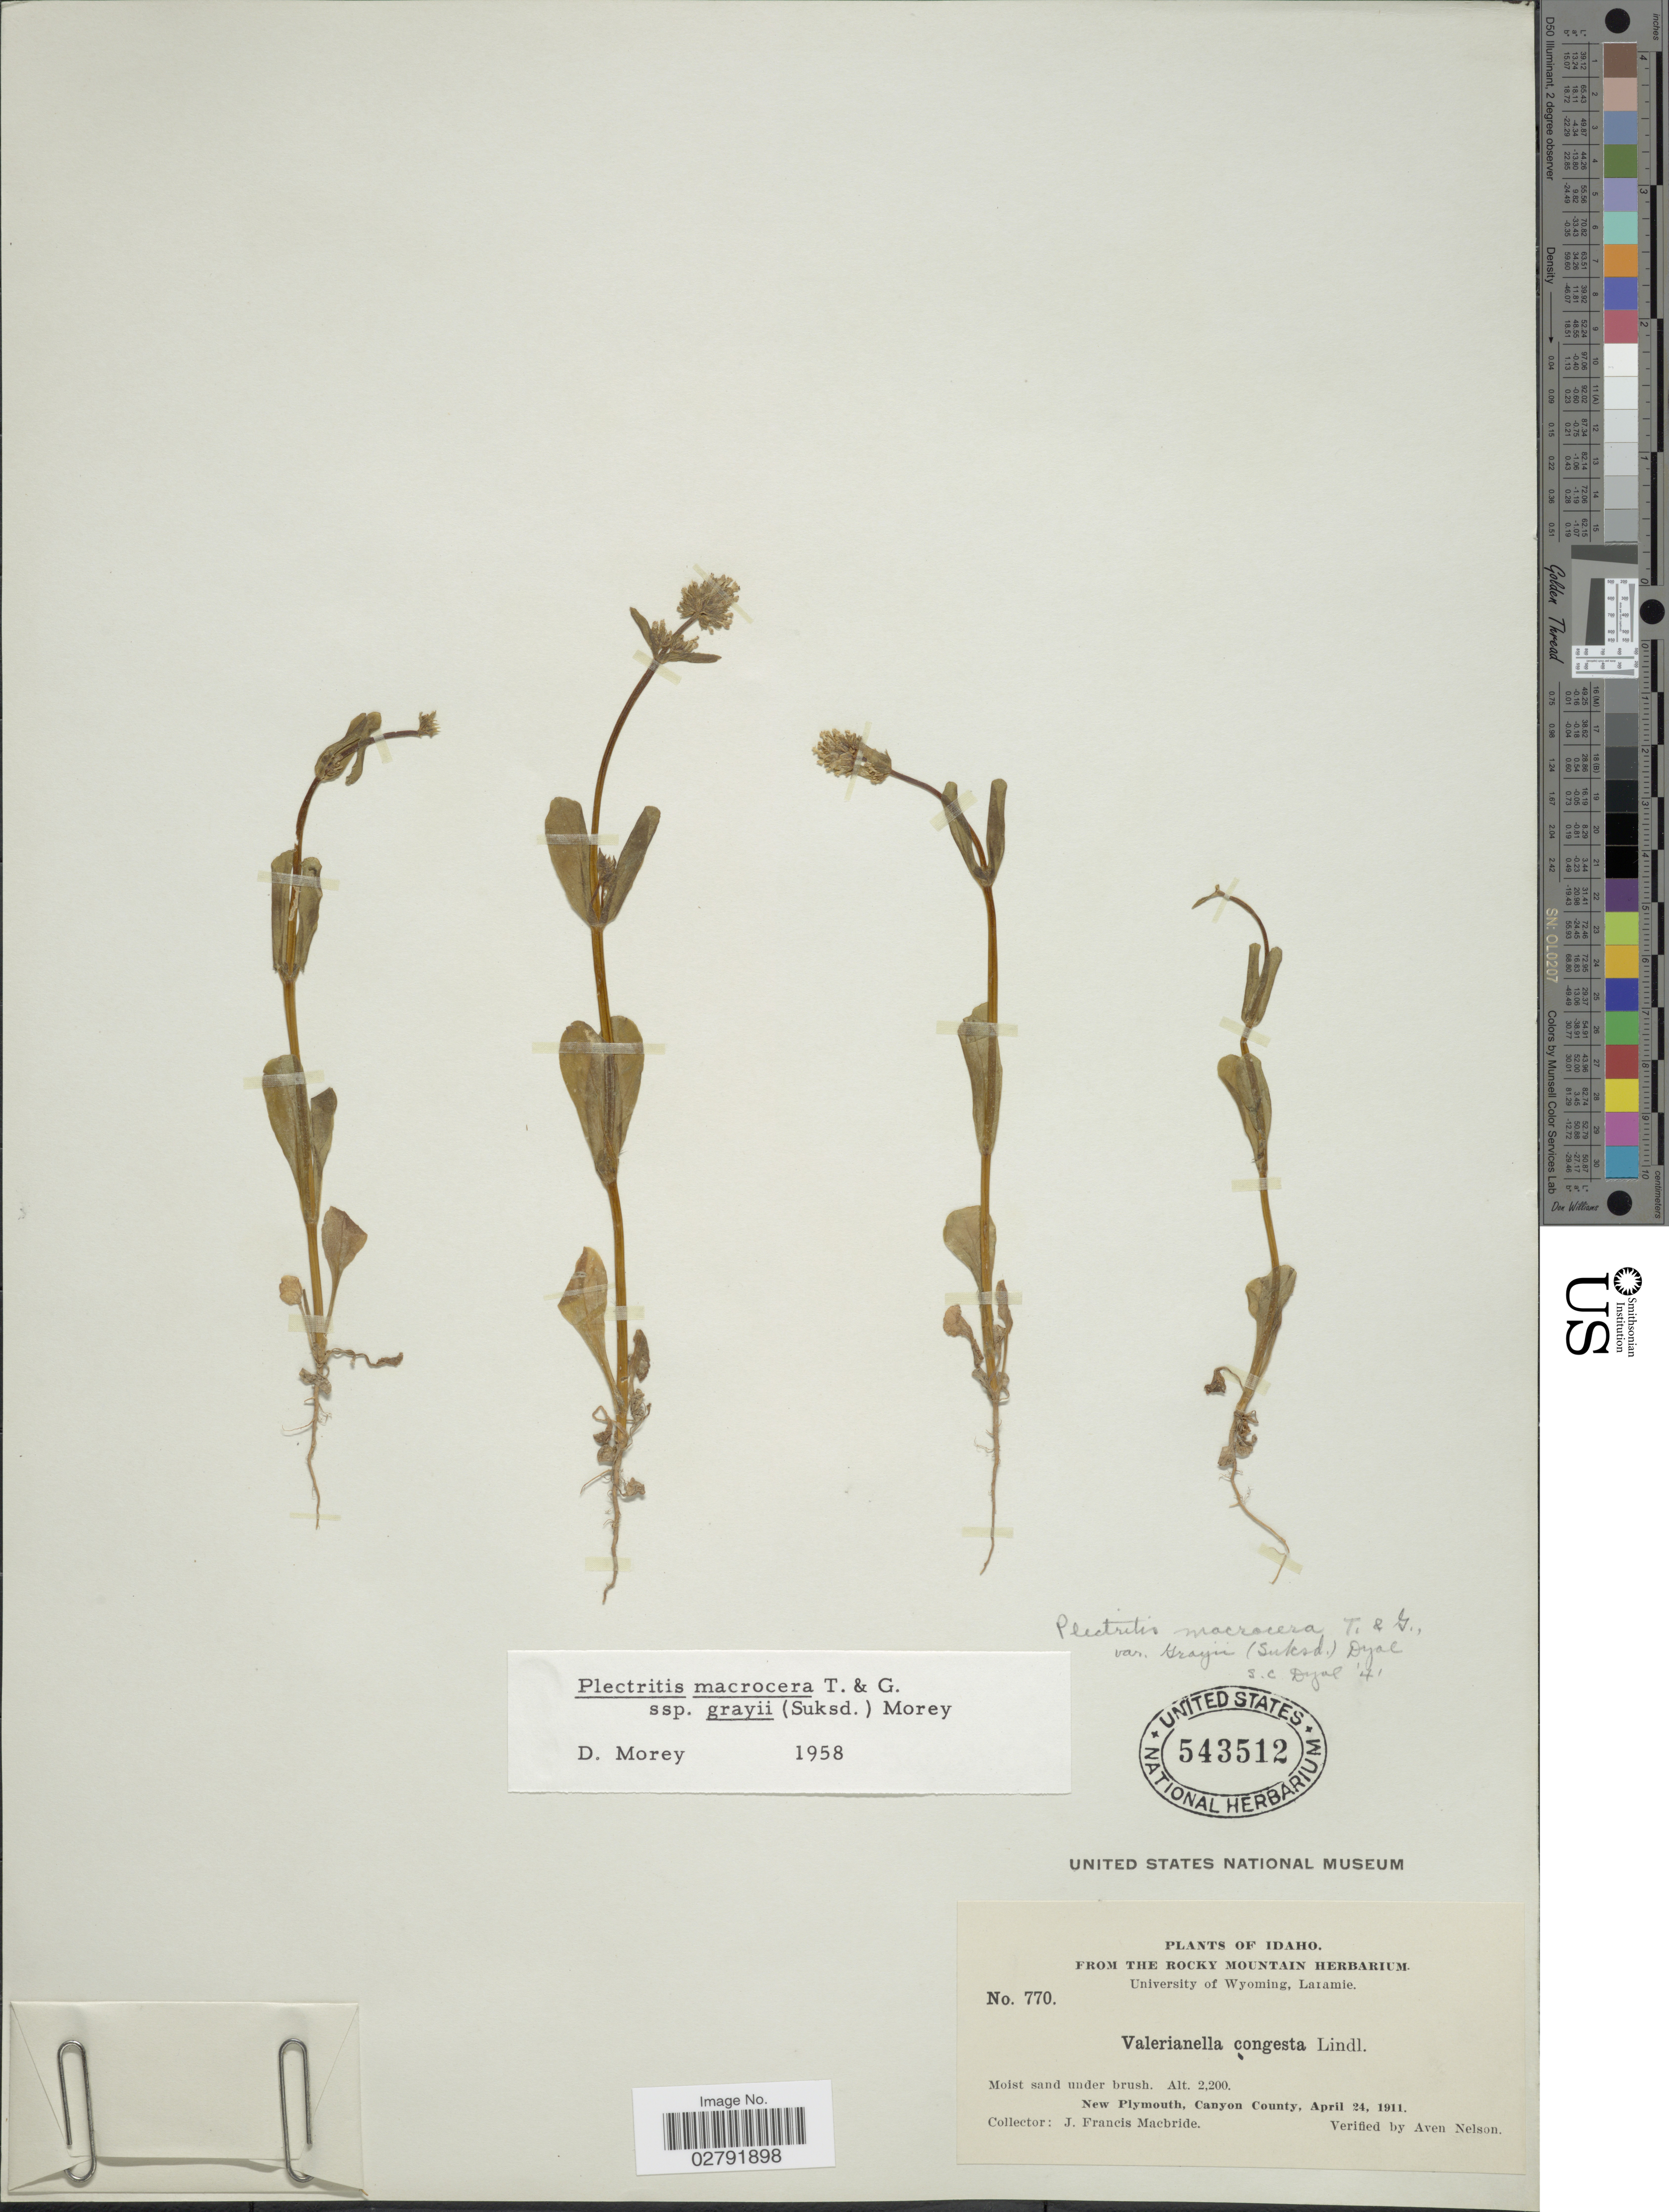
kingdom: Plantae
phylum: Tracheophyta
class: Magnoliopsida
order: Dipsacales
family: Caprifoliaceae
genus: Plectritis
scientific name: Plectritis macrocera subsp. grayi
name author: (Suksd.) Morey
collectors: J. F. Macbride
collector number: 770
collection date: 1911-04-24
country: United States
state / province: Idaho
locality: New Plymouth, Canyon County.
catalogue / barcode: US 543512